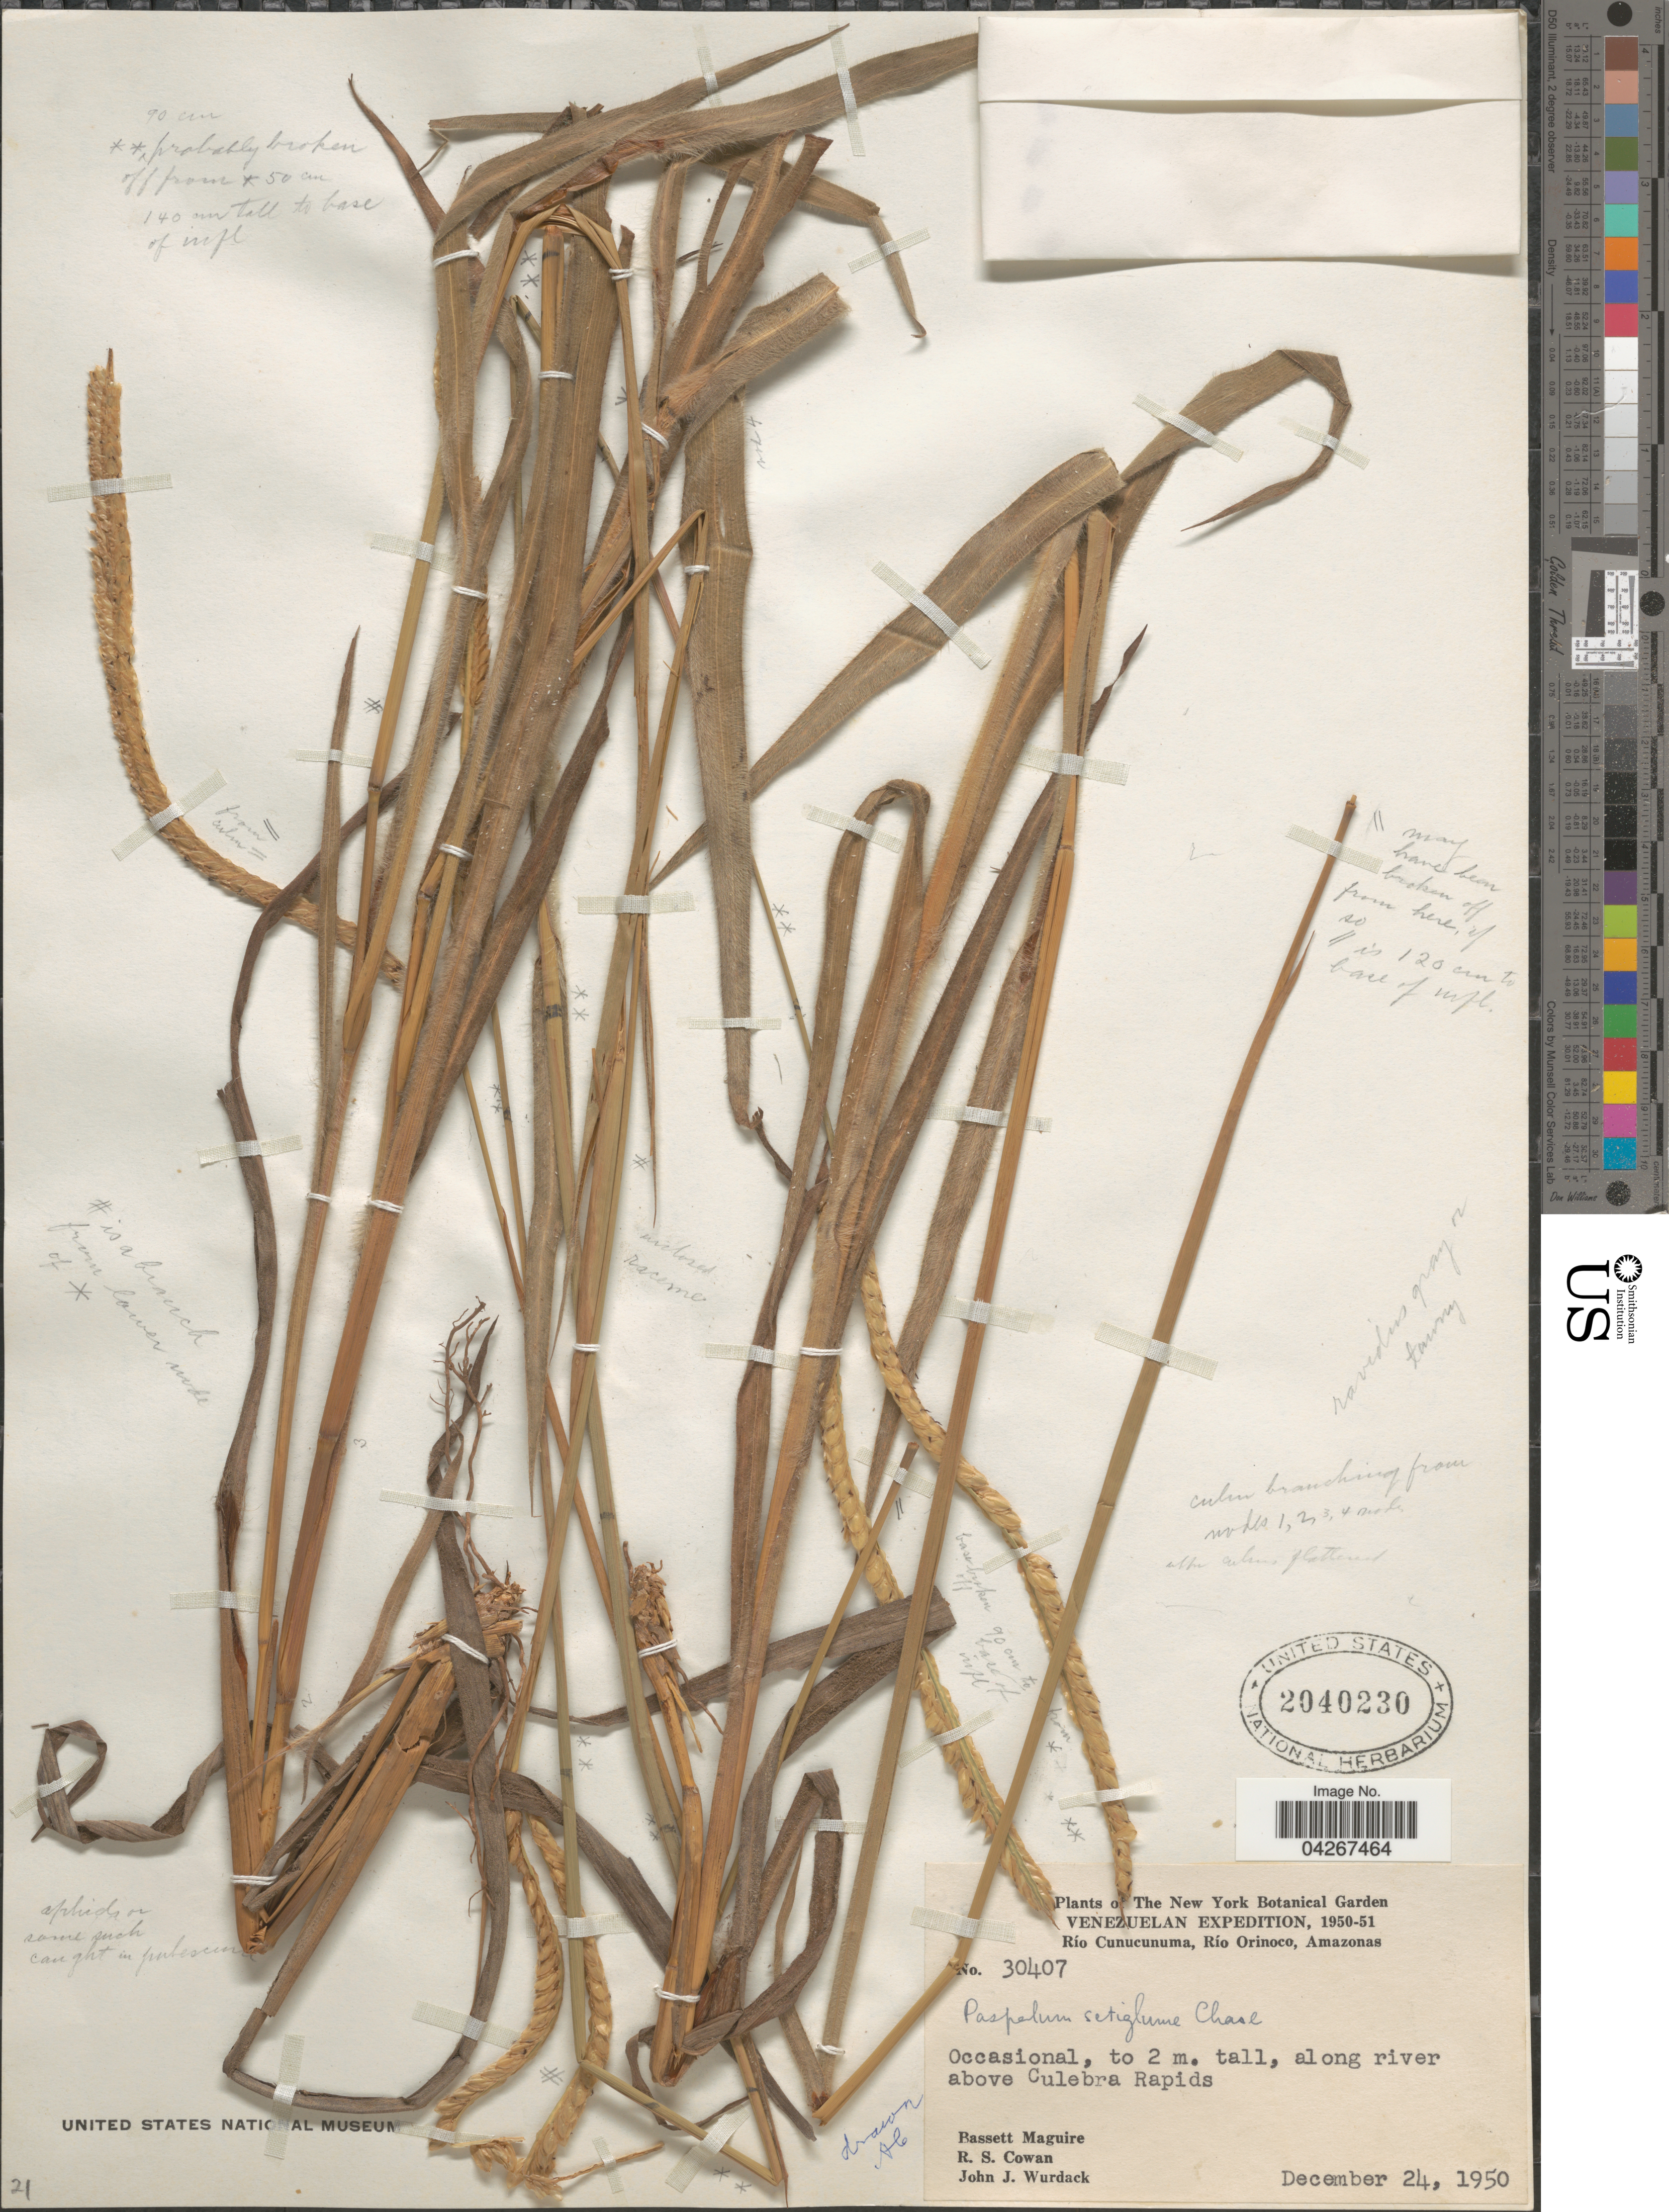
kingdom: Plantae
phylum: Tracheophyta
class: Liliopsida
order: Poales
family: Poaceae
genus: Paspalum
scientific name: Paspalum aspidiotes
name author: Trin.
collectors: B. Maguire, R. S. Cowan & J. J. Wurdack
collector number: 30407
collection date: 1950-12-24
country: Venezuela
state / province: Amazonas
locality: Venezuelan Expedition, 1950-51. Río Cunucunuma, Río Orinoco. Along river above Culebra Rapids.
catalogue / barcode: US 2040230